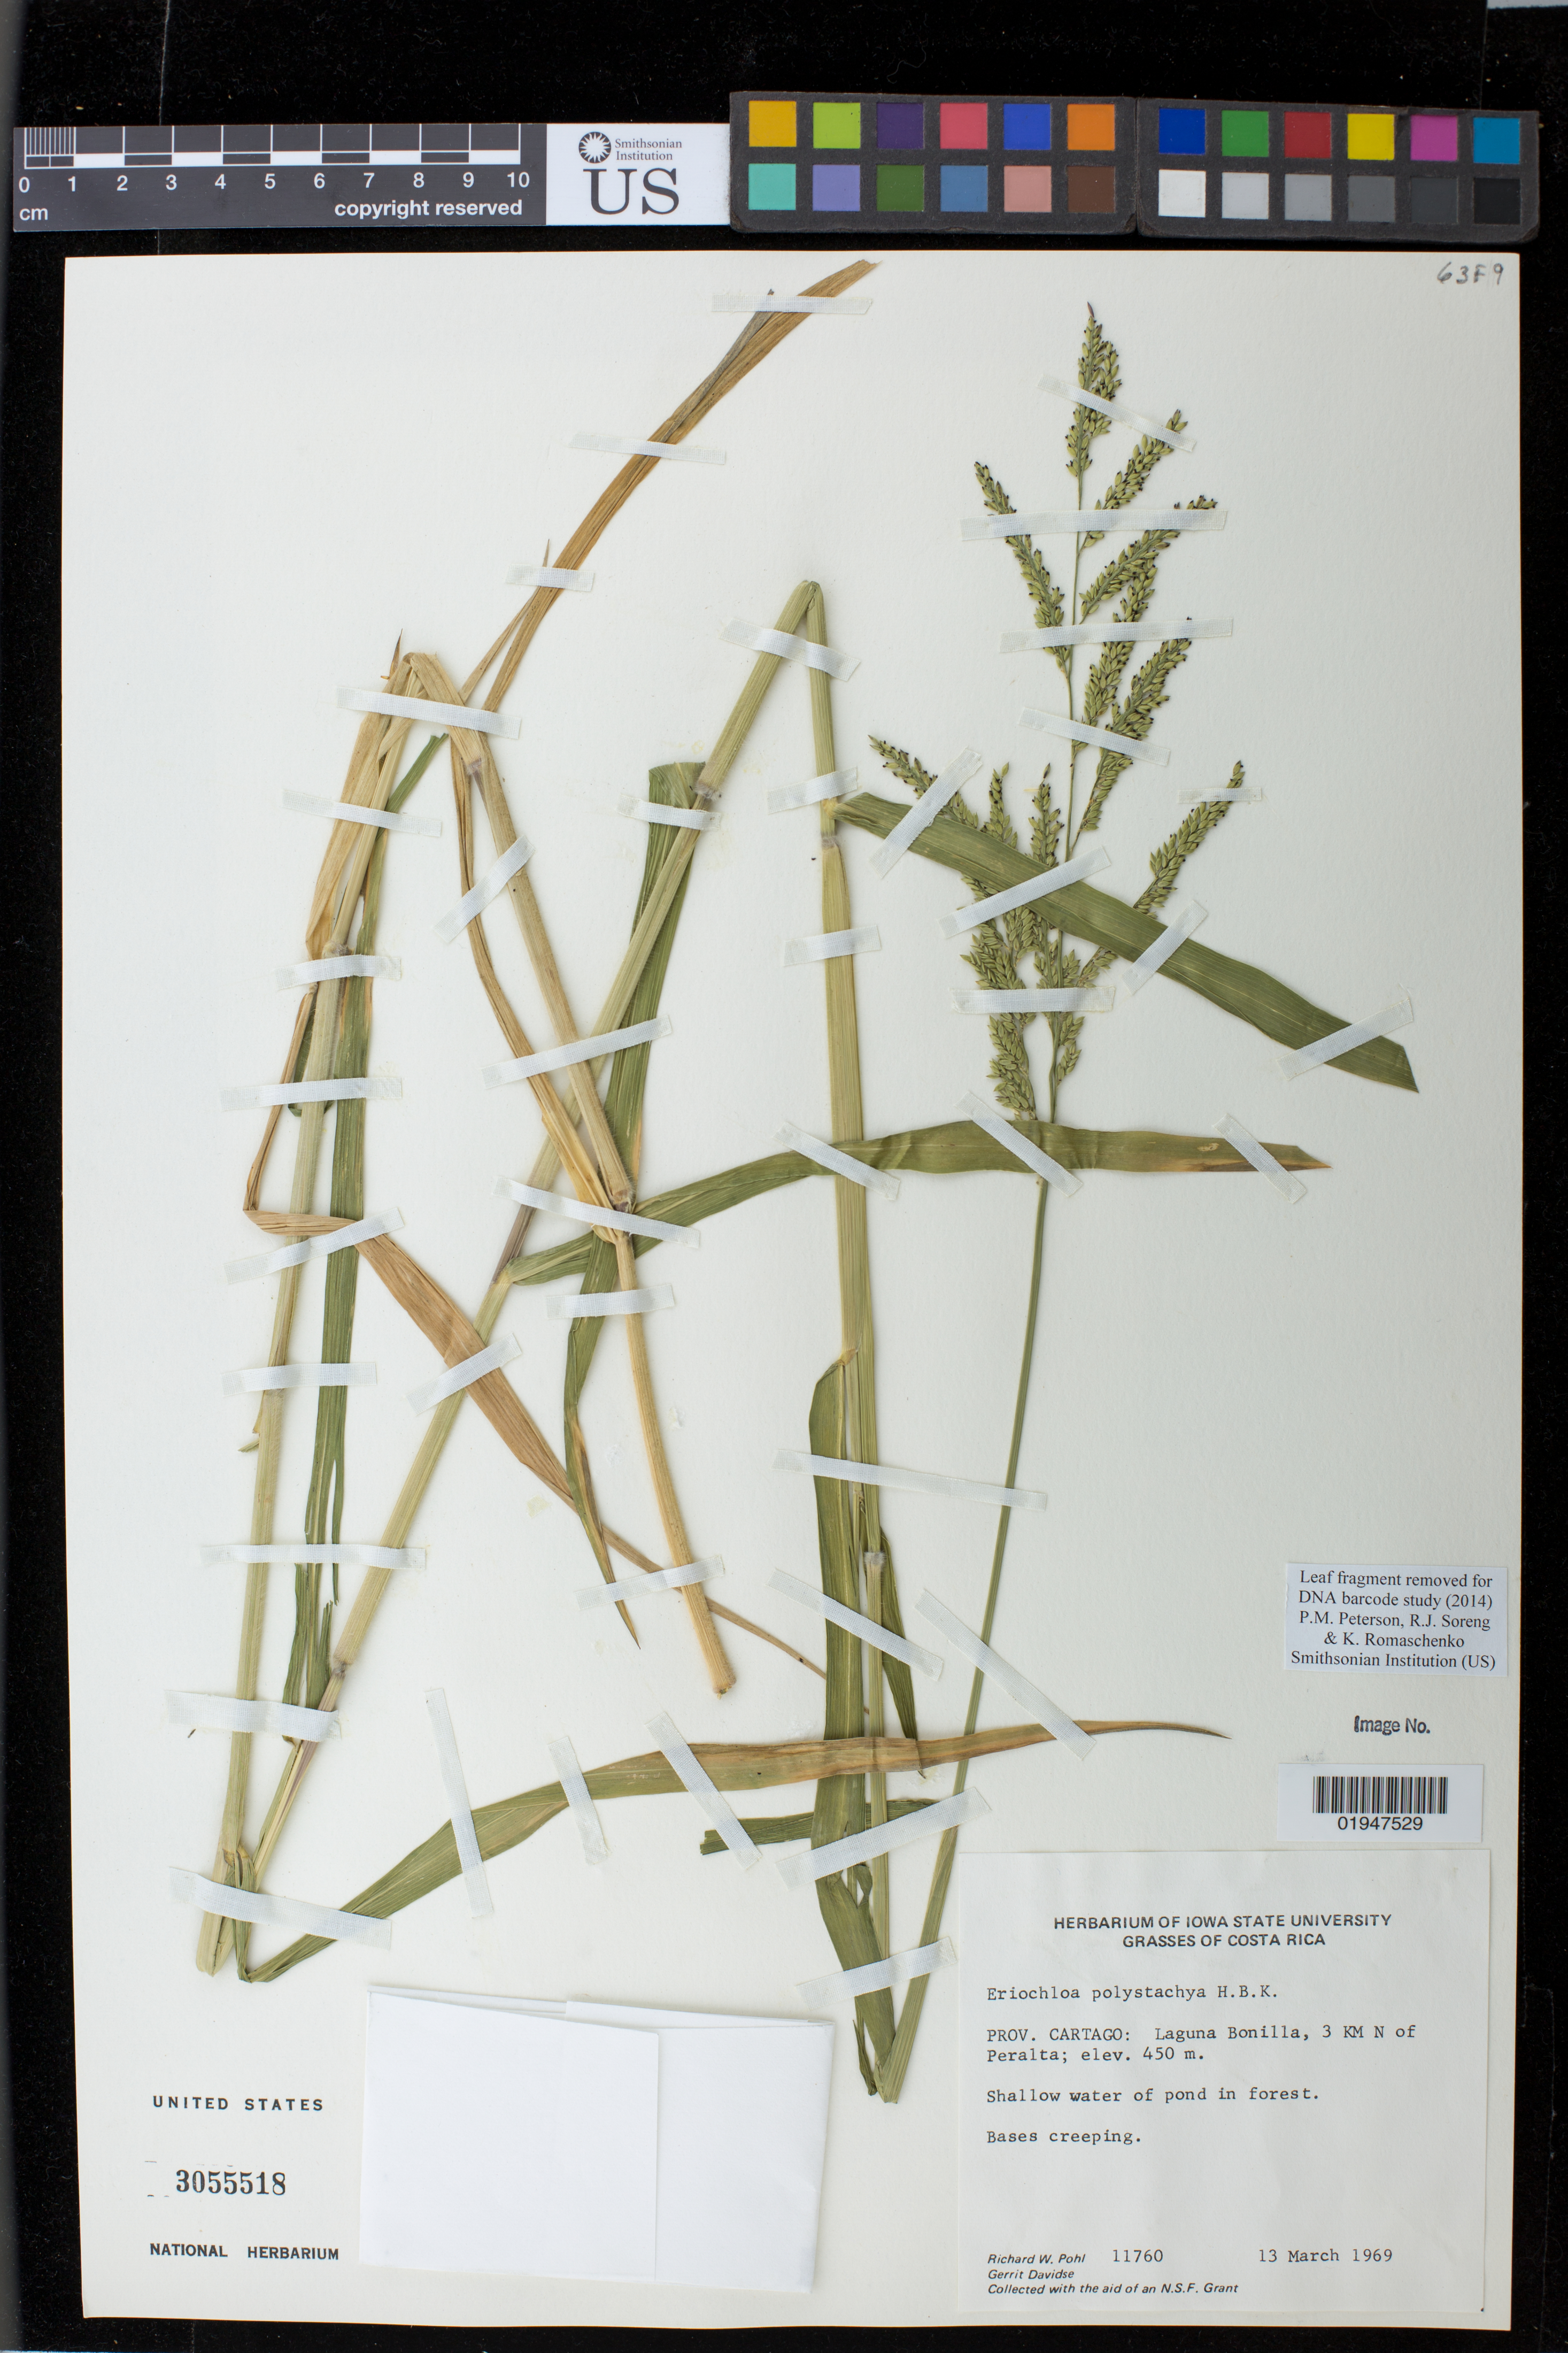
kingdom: Plantae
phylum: Tracheophyta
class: Liliopsida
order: Poales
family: Poaceae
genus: Eriochloa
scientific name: Eriochloa polystachya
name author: Kunth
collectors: R. W. Pohl & G. Davidse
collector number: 11760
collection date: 1969-03-13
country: Costa Rica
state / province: Cartago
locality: Laguna Bonilla, 3 KM N of Peralta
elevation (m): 450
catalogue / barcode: US 3055518